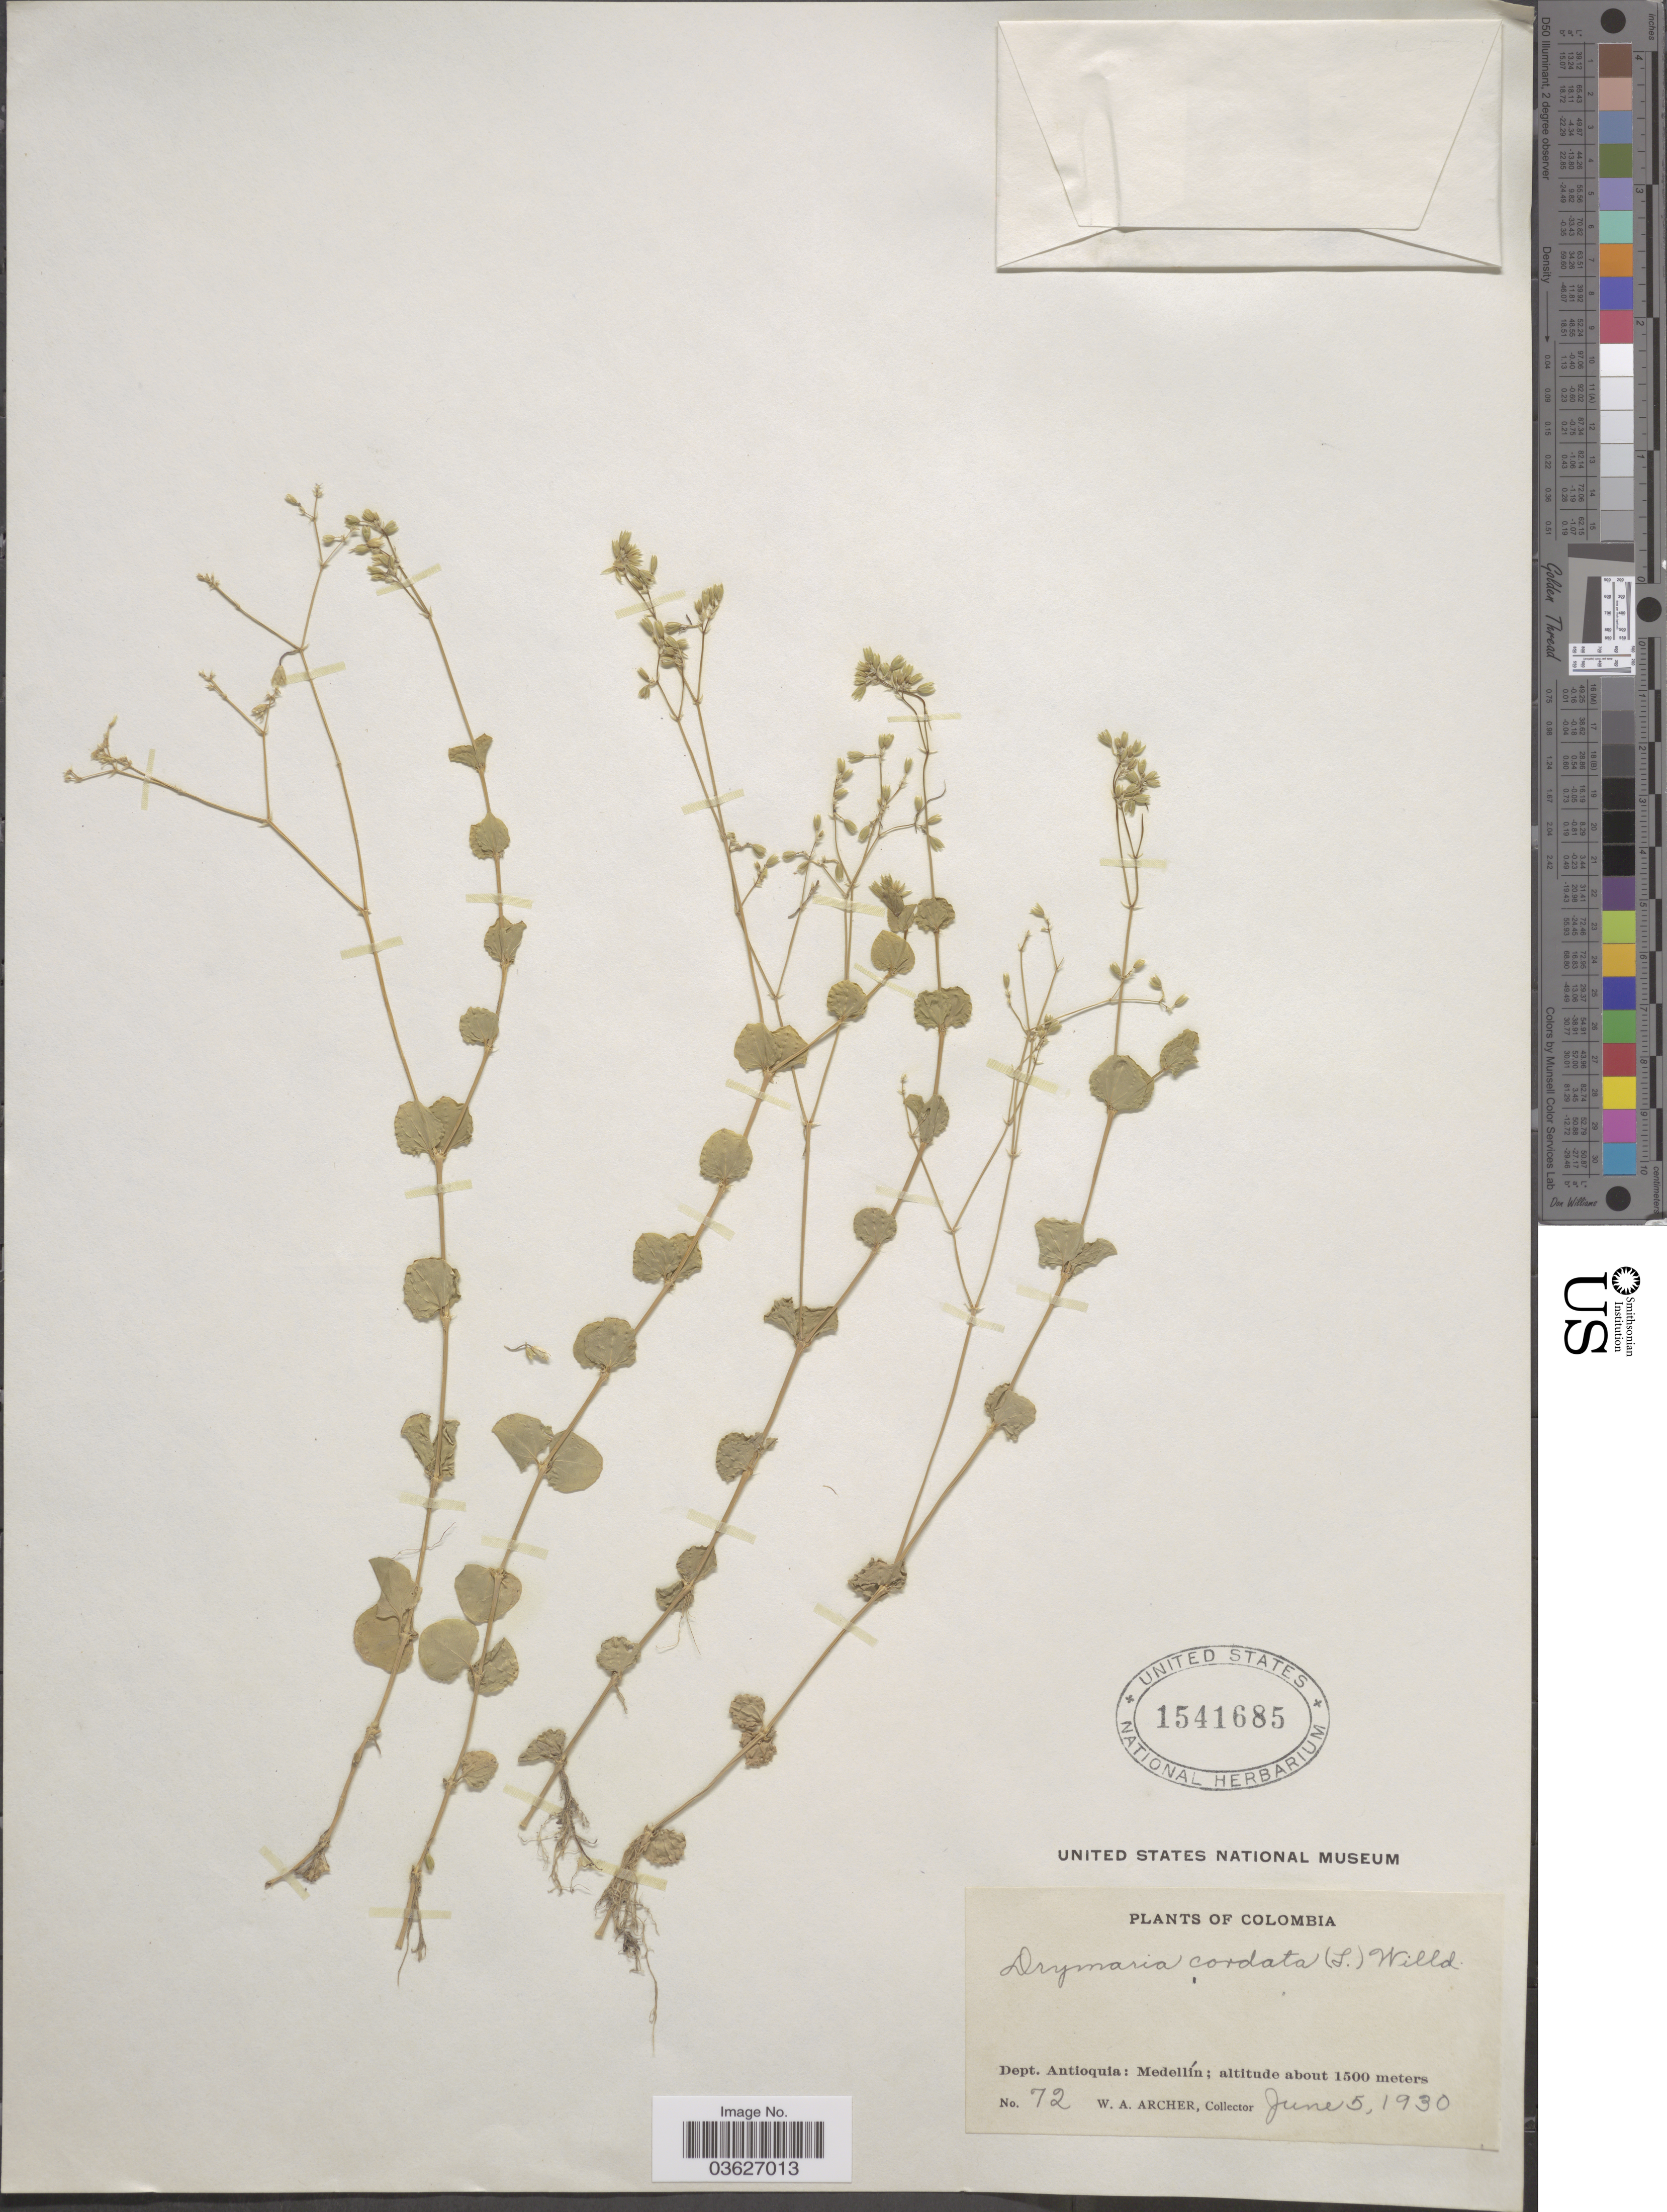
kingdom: Plantae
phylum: Tracheophyta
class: Magnoliopsida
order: Caryophyllales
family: Caryophyllaceae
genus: Drymaria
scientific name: Drymaria cordata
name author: (L.) Willd. ex Schult.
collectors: W. Archer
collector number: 72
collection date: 1930-06-05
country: Colombia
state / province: Antioquia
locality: Dept. Antioquia: Medellín.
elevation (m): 1500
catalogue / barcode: US 1541685